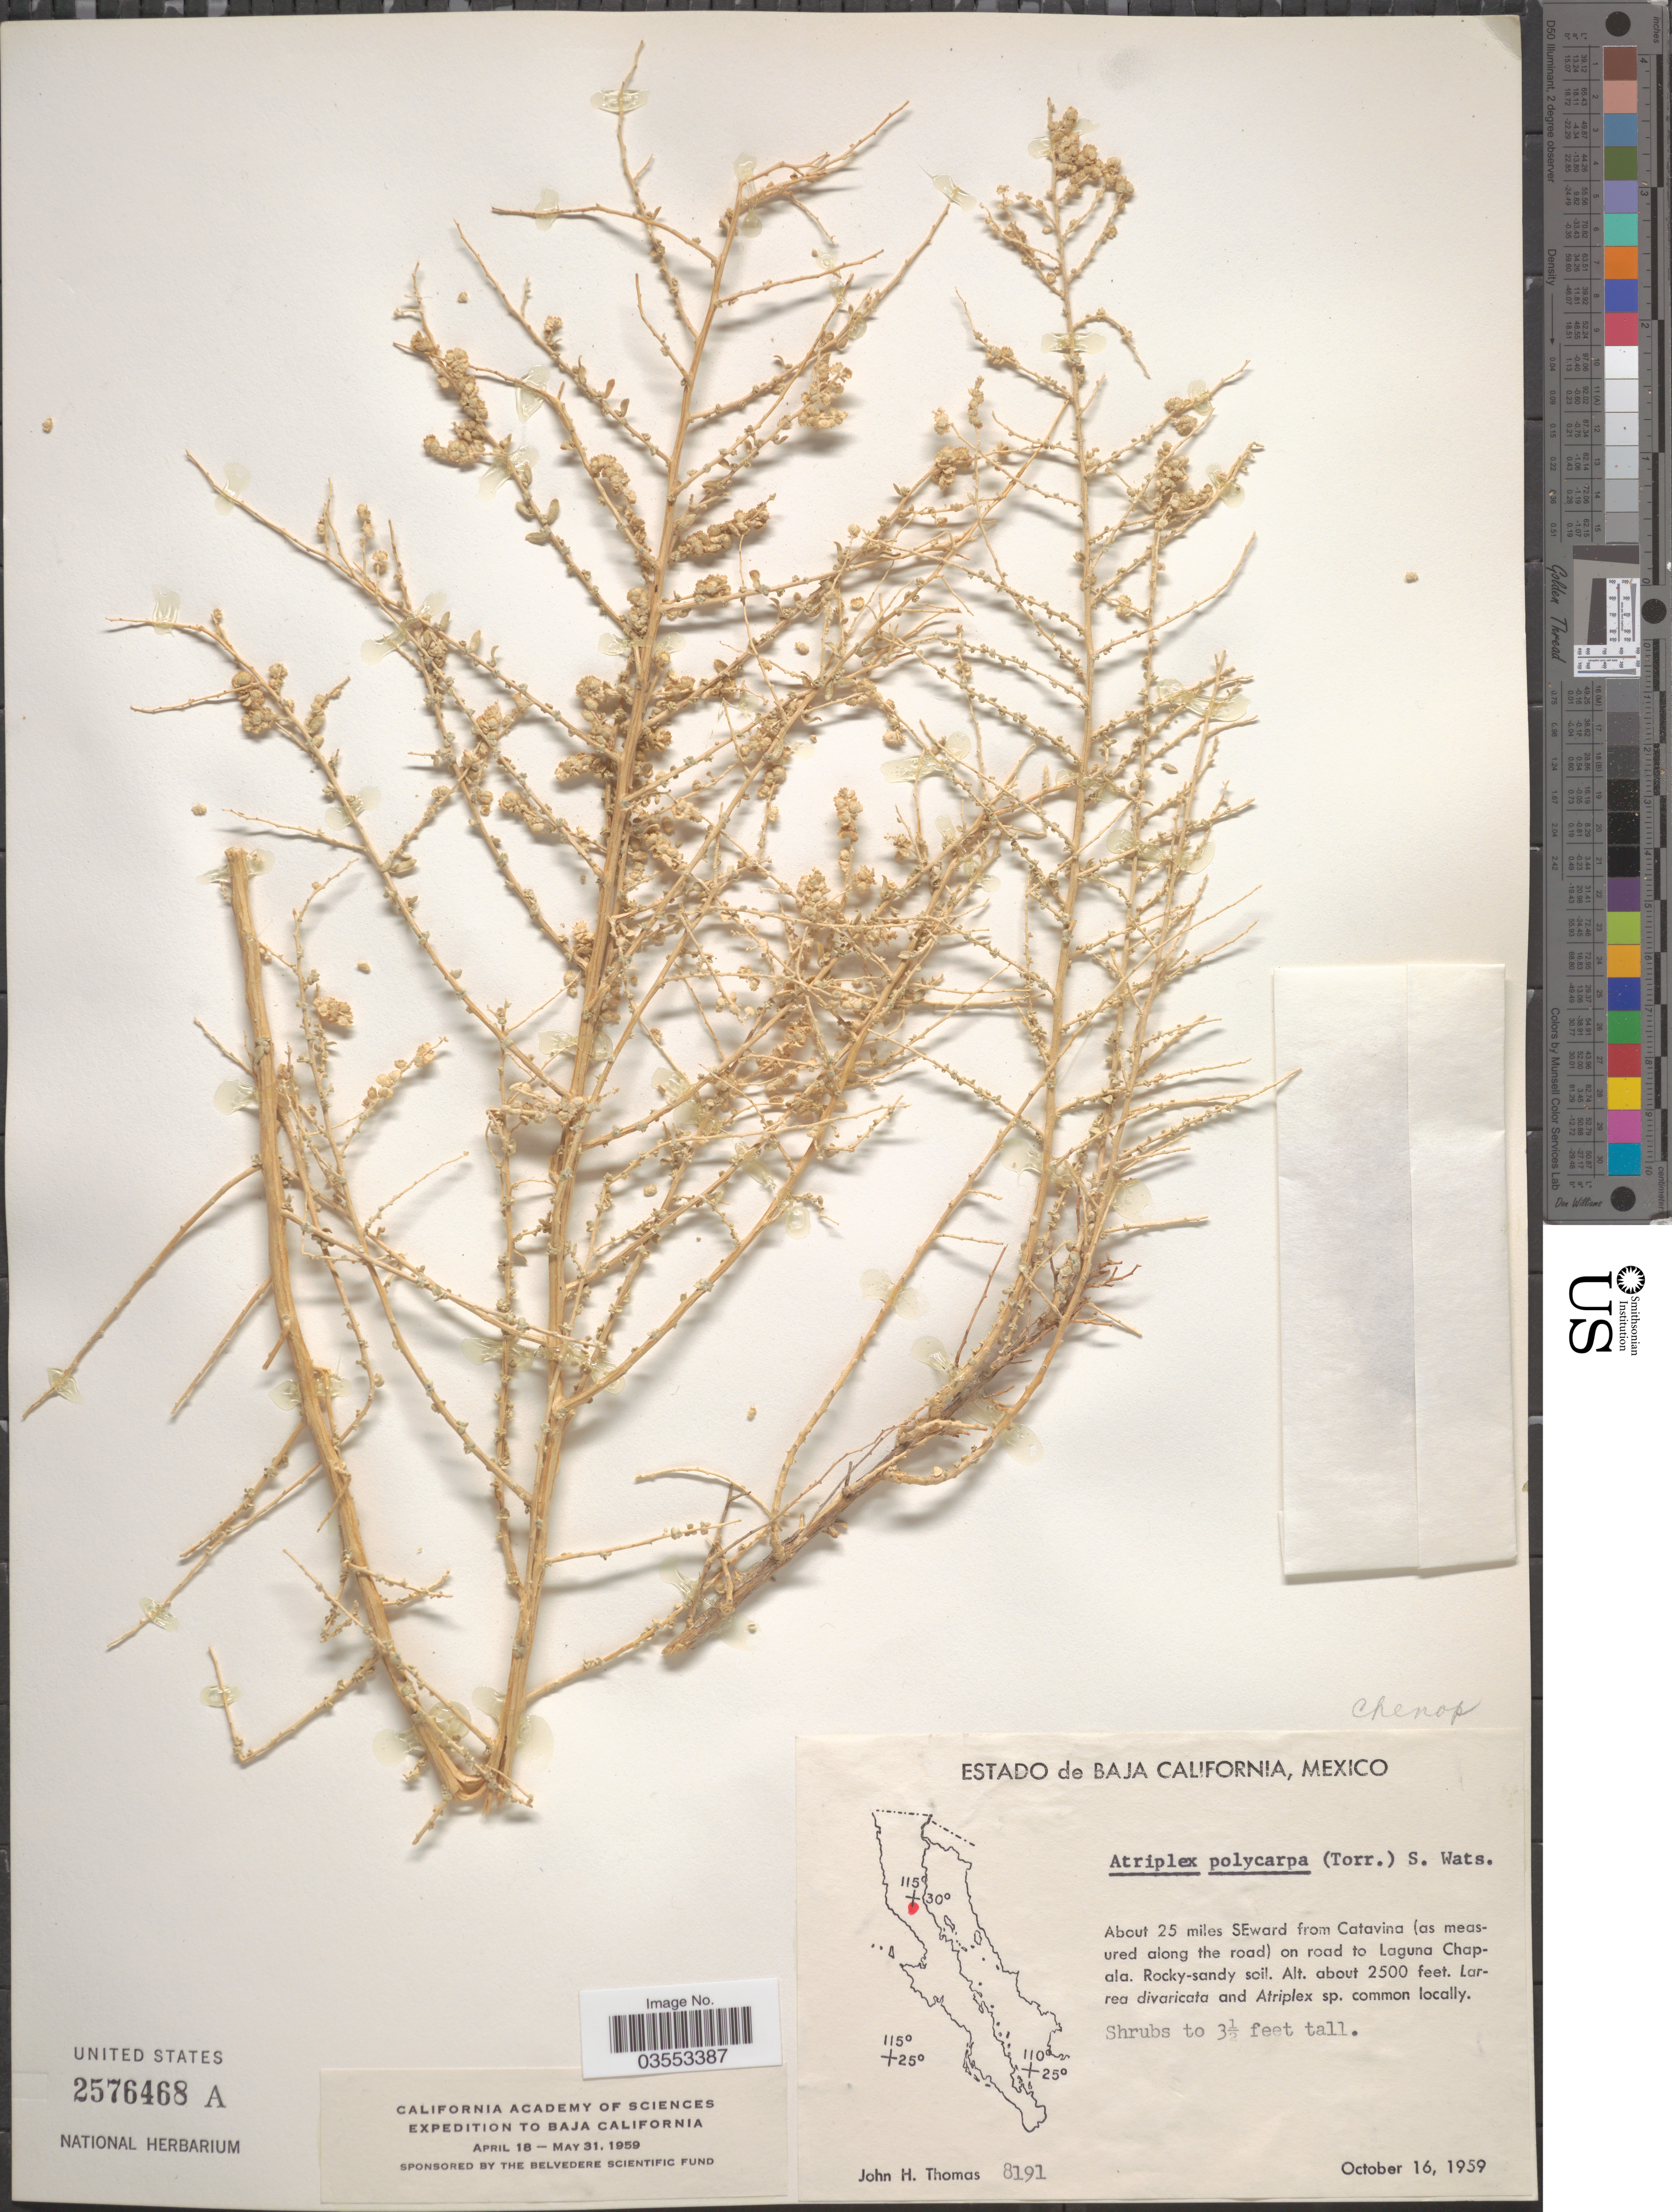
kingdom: Plantae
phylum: Tracheophyta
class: Magnoliopsida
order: Caryophyllales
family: Amaranthaceae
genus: Atriplex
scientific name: Atriplex polycarpa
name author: (Torr.) S. Watson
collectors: J. H. Thomas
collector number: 8191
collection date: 1959-10-16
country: Mexico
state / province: Baja California Norte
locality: About 25 miles SEward from Catavina (as measured along the road) on road to Laguna Chapala.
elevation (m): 762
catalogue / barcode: US 2576468A